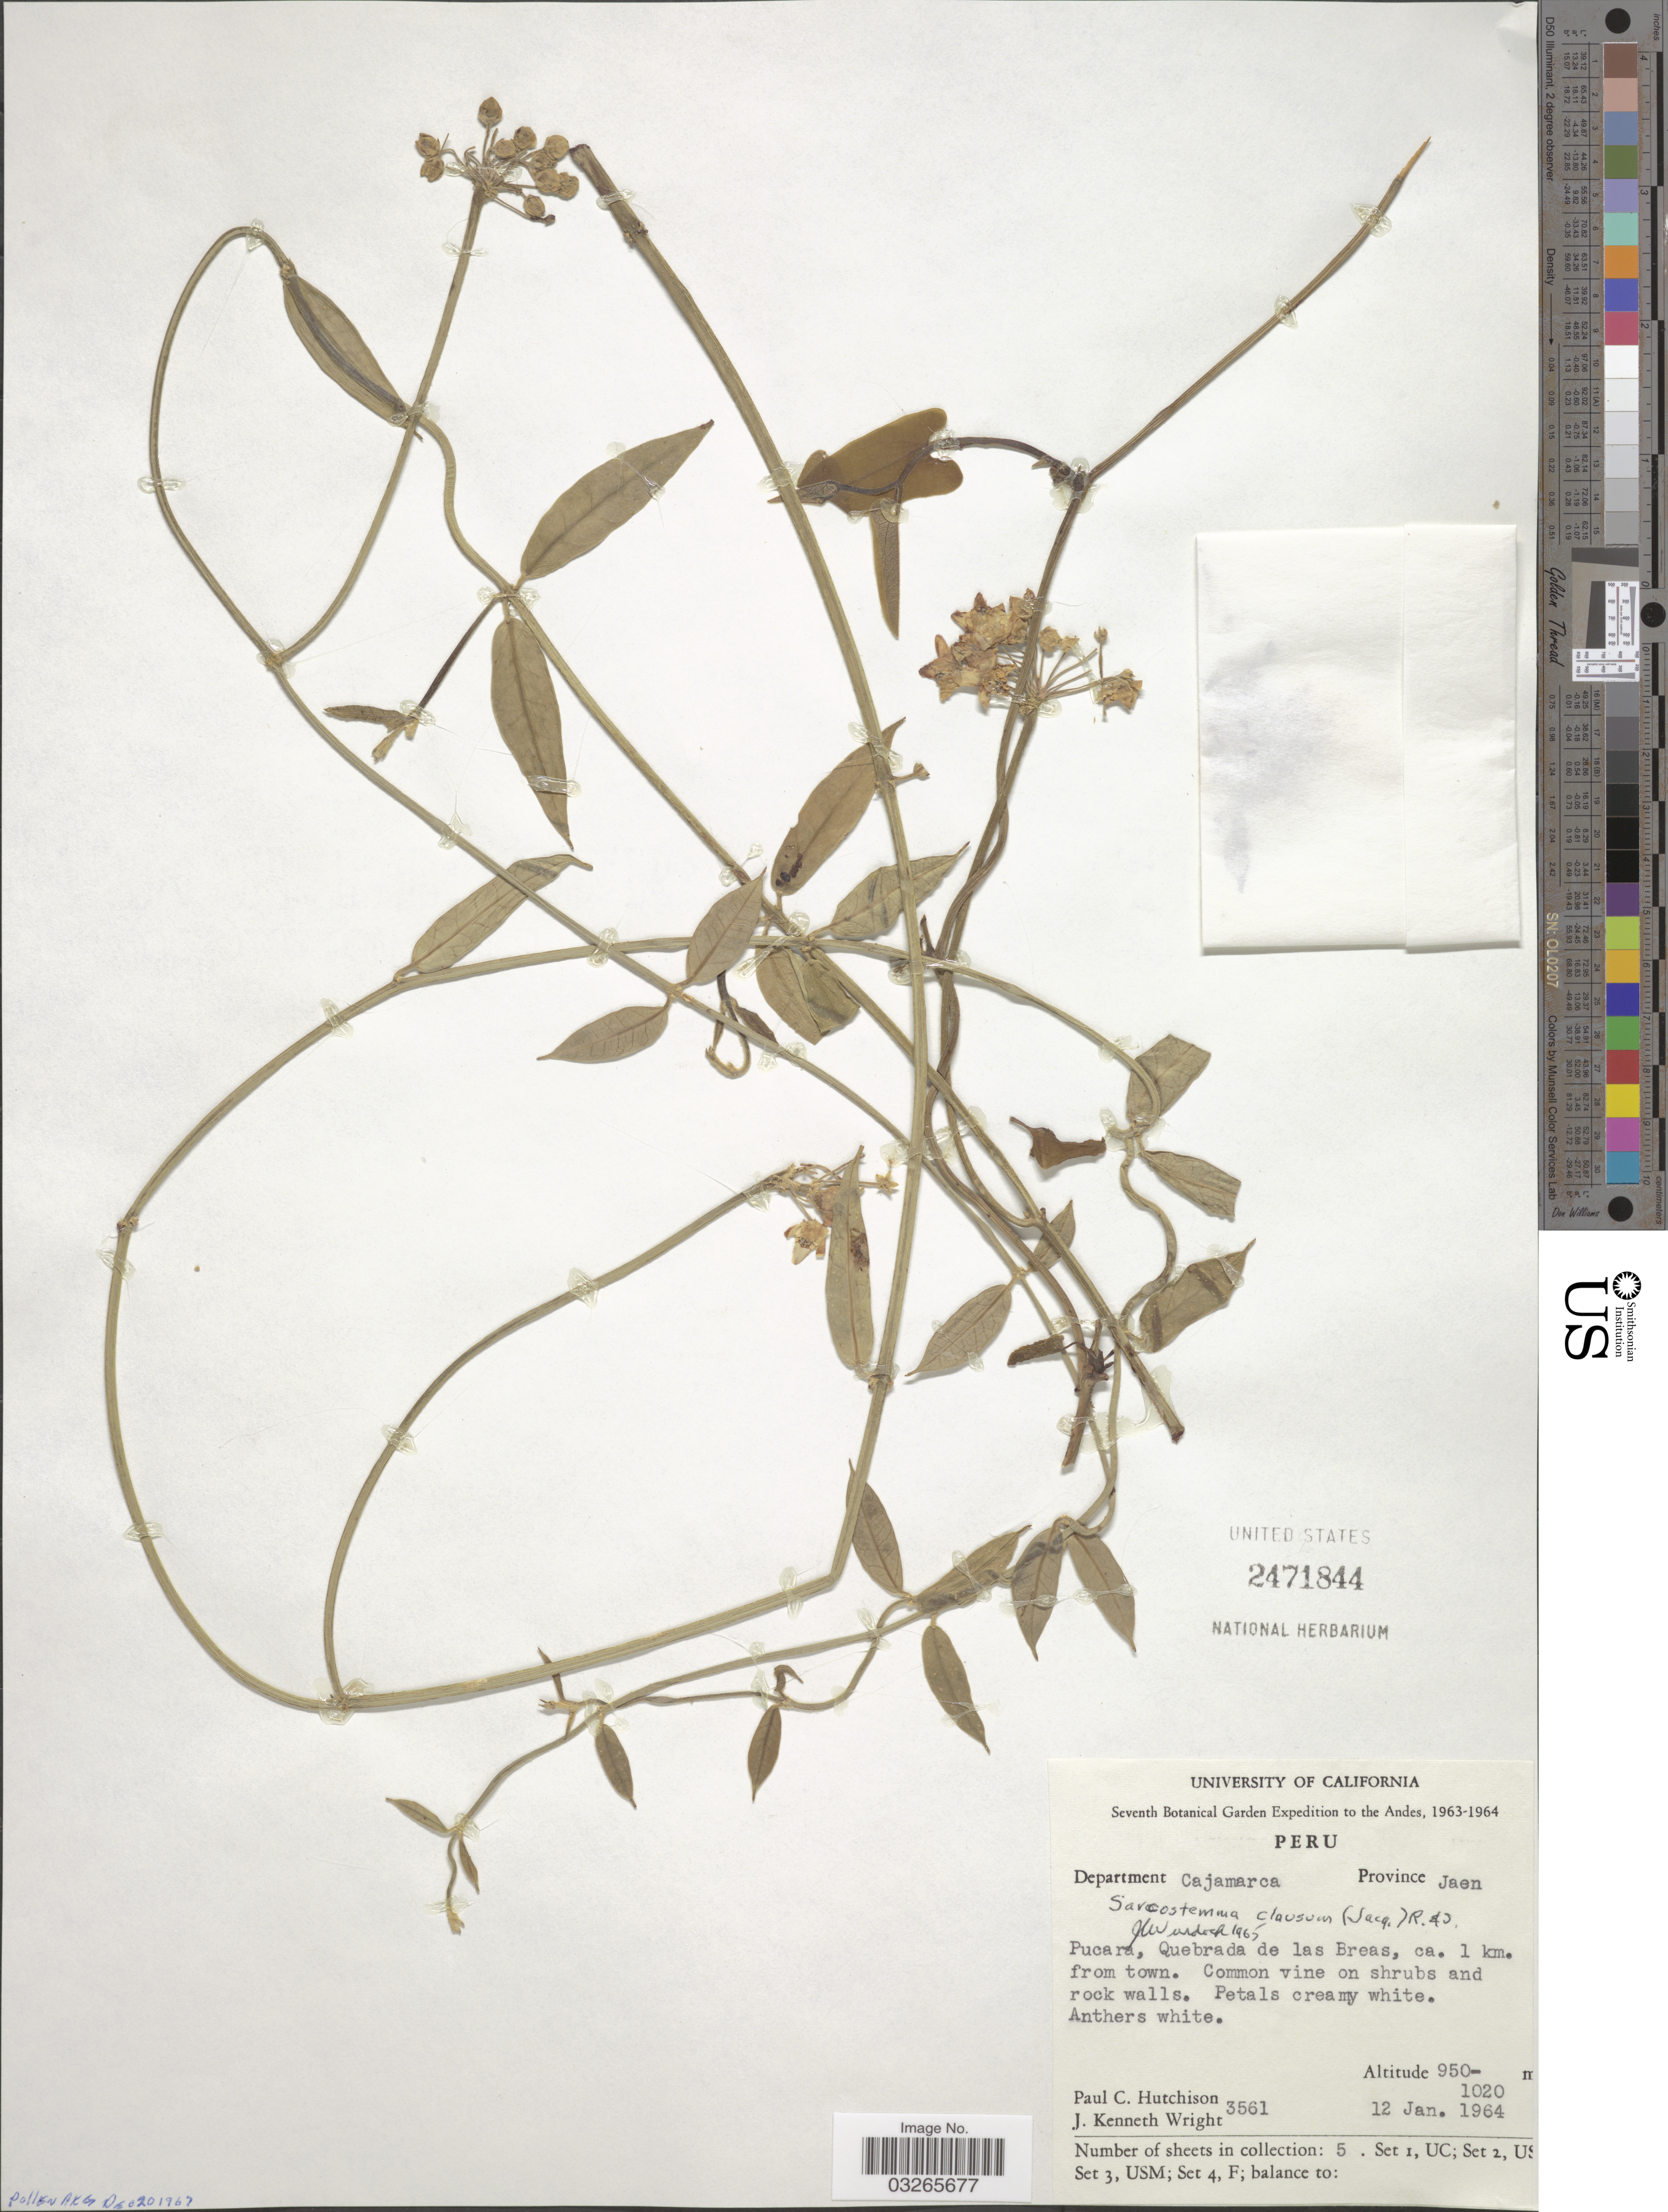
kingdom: Plantae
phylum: Tracheophyta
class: Magnoliopsida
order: Gentianales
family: Apocynaceae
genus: Sarcostemma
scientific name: Sarcostemma clausum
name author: (Jacq.) Schult.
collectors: P. C. Hutchison & J. K. Wright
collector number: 3561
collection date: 1964-01-12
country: Peru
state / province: Cajamarca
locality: The Andes, Department Cajamarca, Province Jaen, Pucara, Quebrada de las Breas, ca. 1 km. from town.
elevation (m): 950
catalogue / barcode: US 2471844